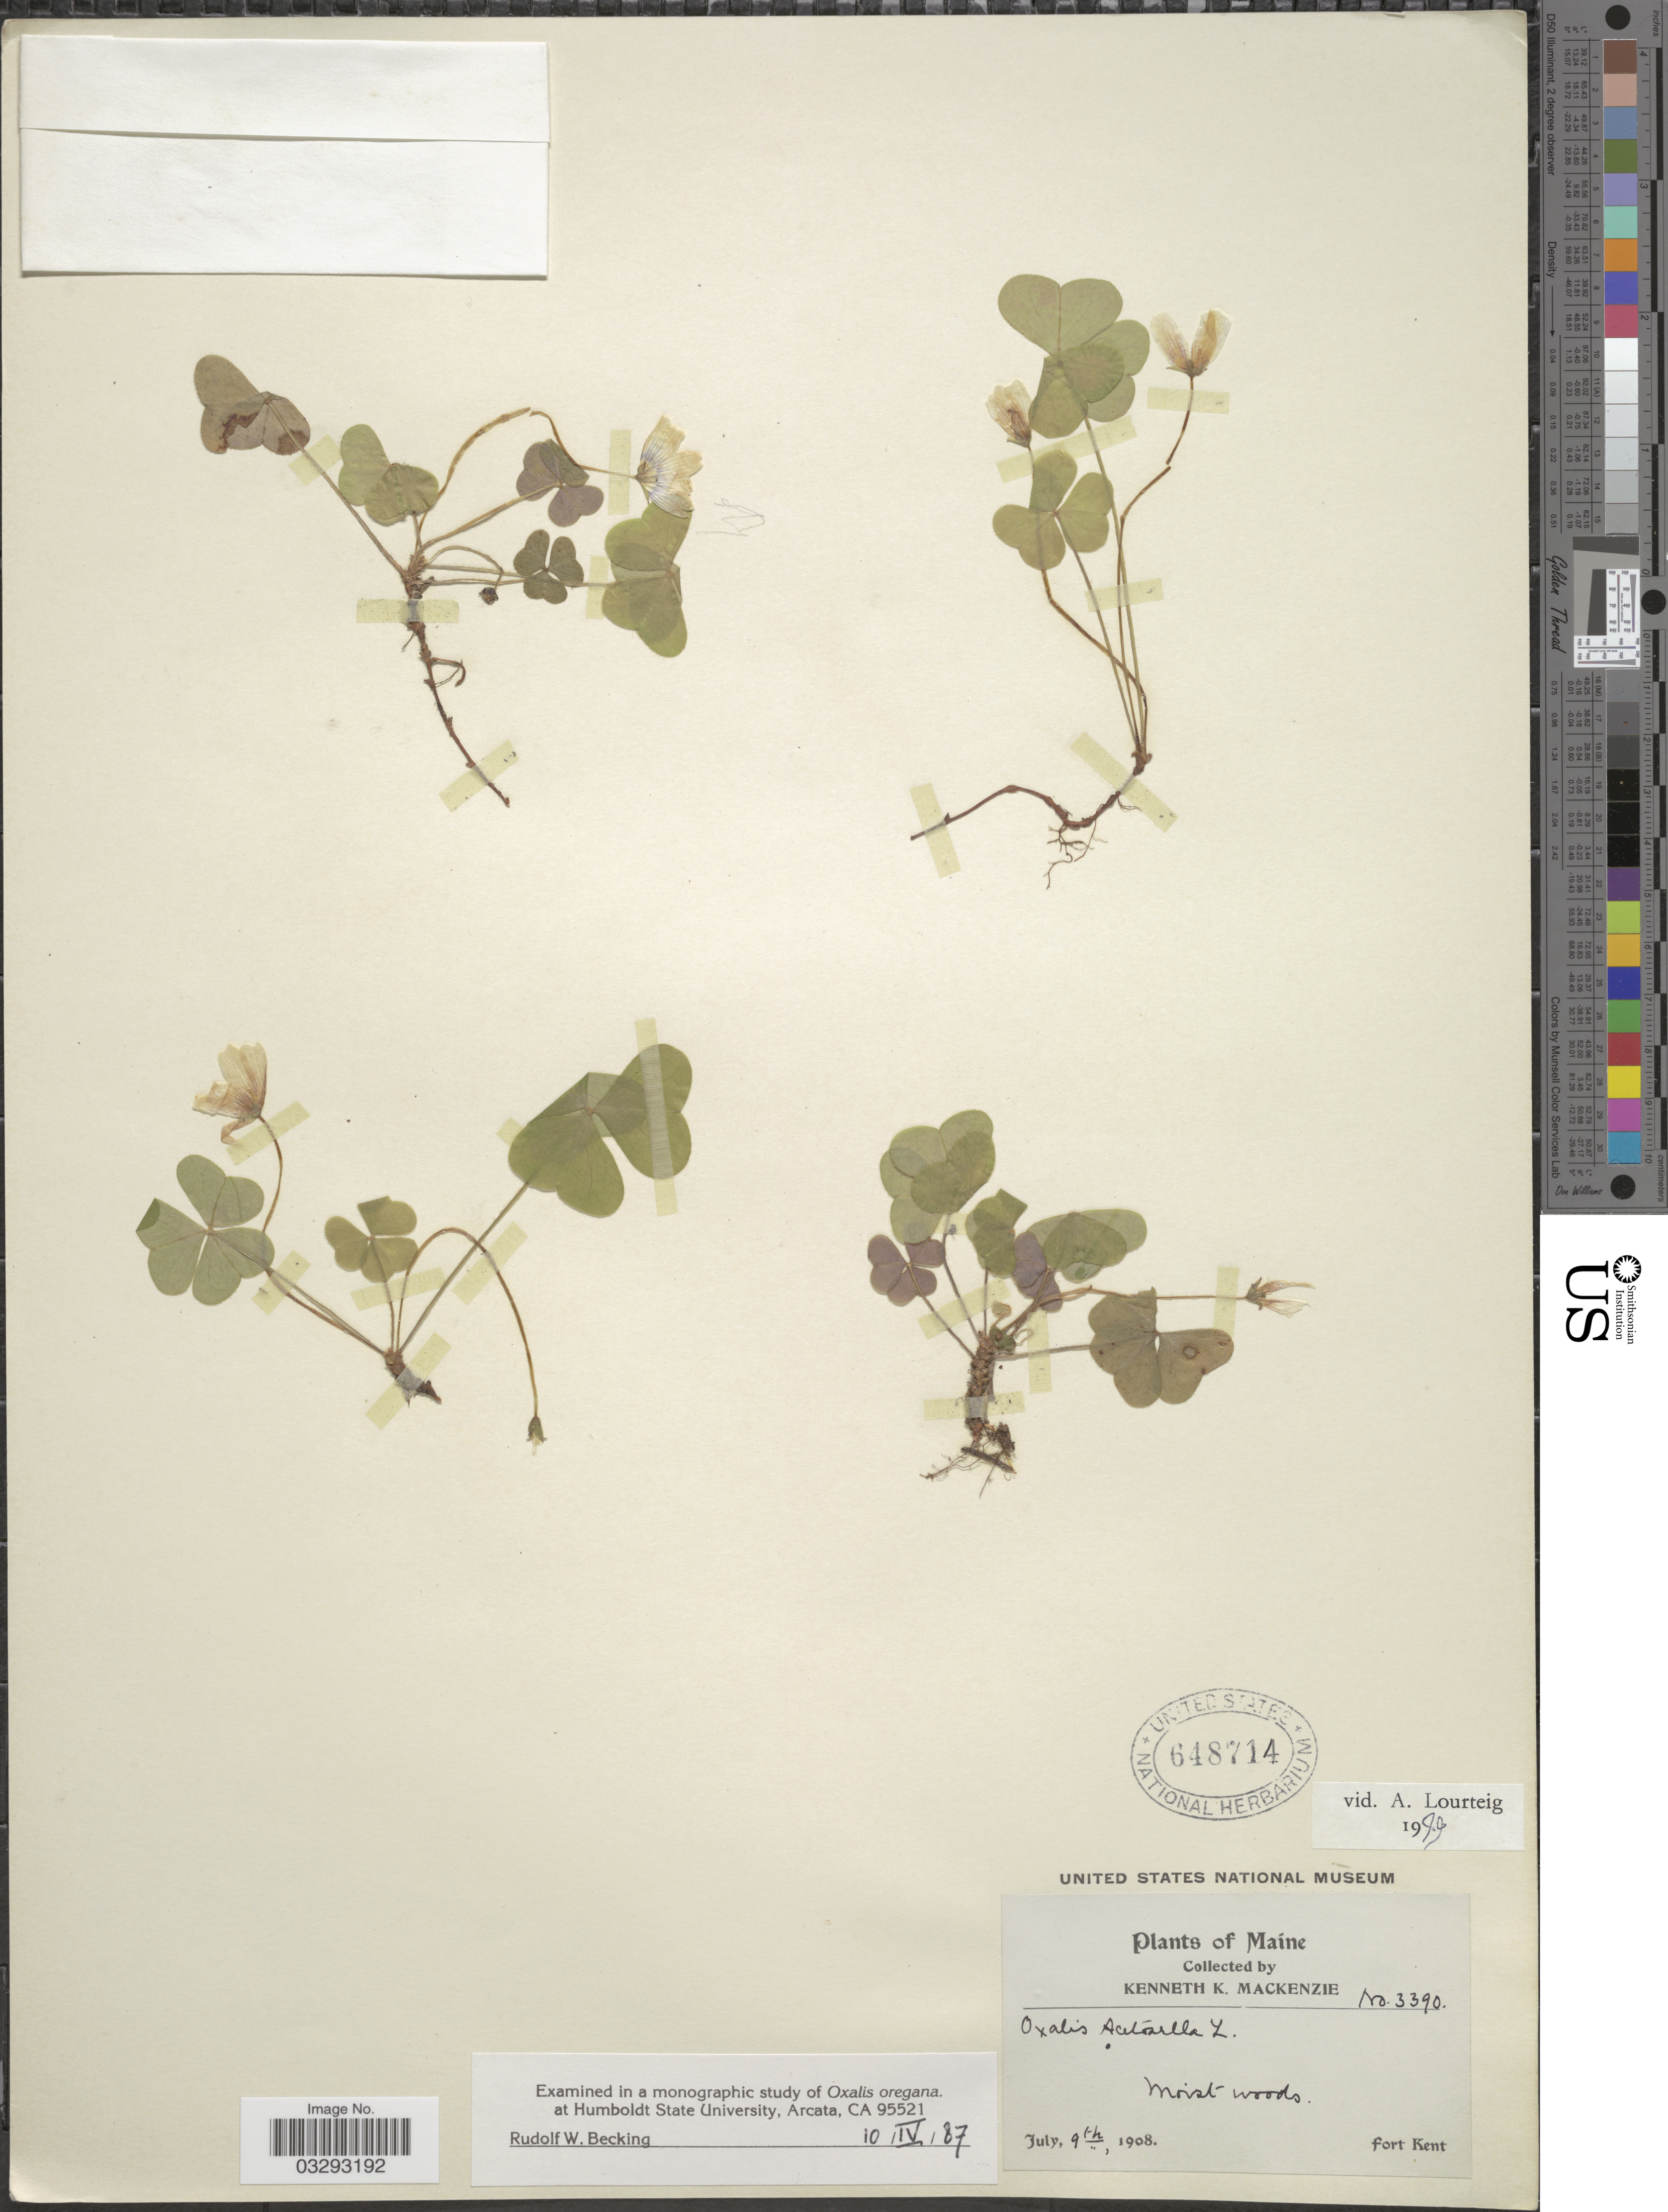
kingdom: Plantae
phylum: Tracheophyta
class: Magnoliopsida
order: Oxalidales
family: Oxalidaceae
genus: Oxalis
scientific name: Oxalis acetosella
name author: L.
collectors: K. K. Mackenzie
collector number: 3390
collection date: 1908-07-09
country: United States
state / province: Maine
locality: Fort Kent.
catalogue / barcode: US 648714